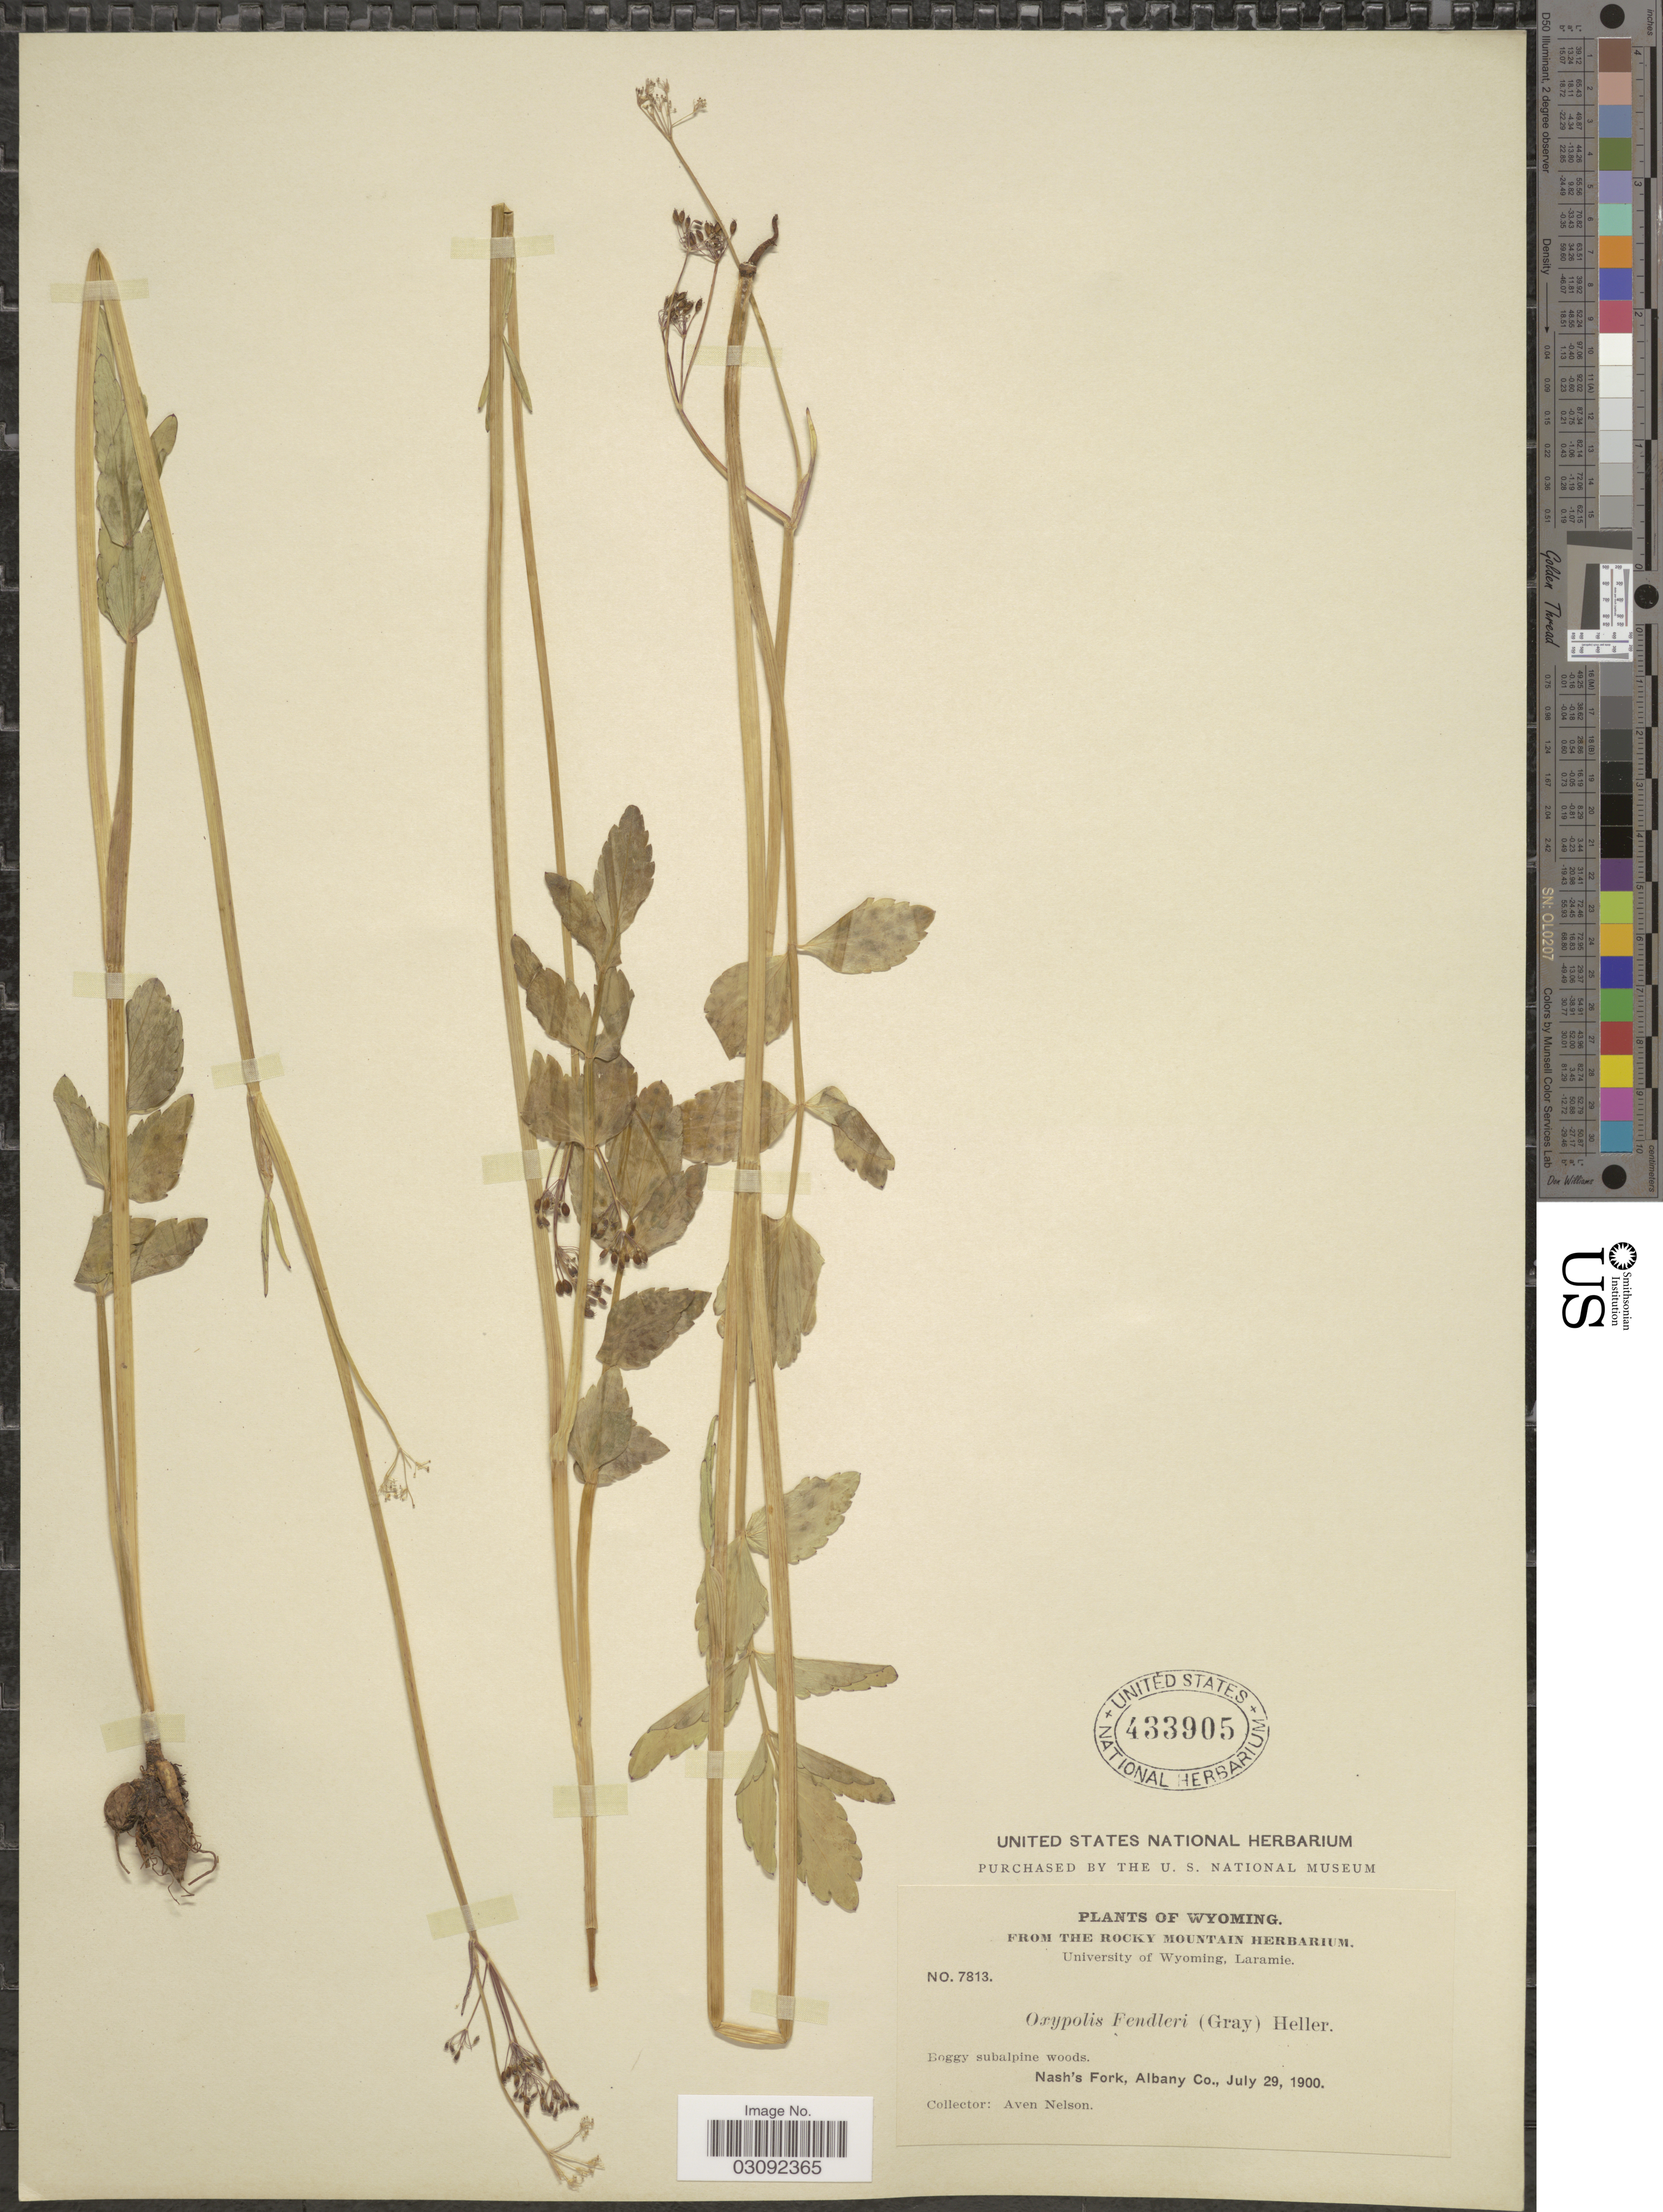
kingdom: Plantae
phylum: Tracheophyta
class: Magnoliopsida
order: Apiales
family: Apiaceae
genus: Oxypolis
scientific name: Oxypolis fendleri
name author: (A. Gray) A. Heller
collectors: A. Nelson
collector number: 7813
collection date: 1900-07-29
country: United States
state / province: Wyoming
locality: Nash's Fork, Albany Co.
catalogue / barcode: US 433905